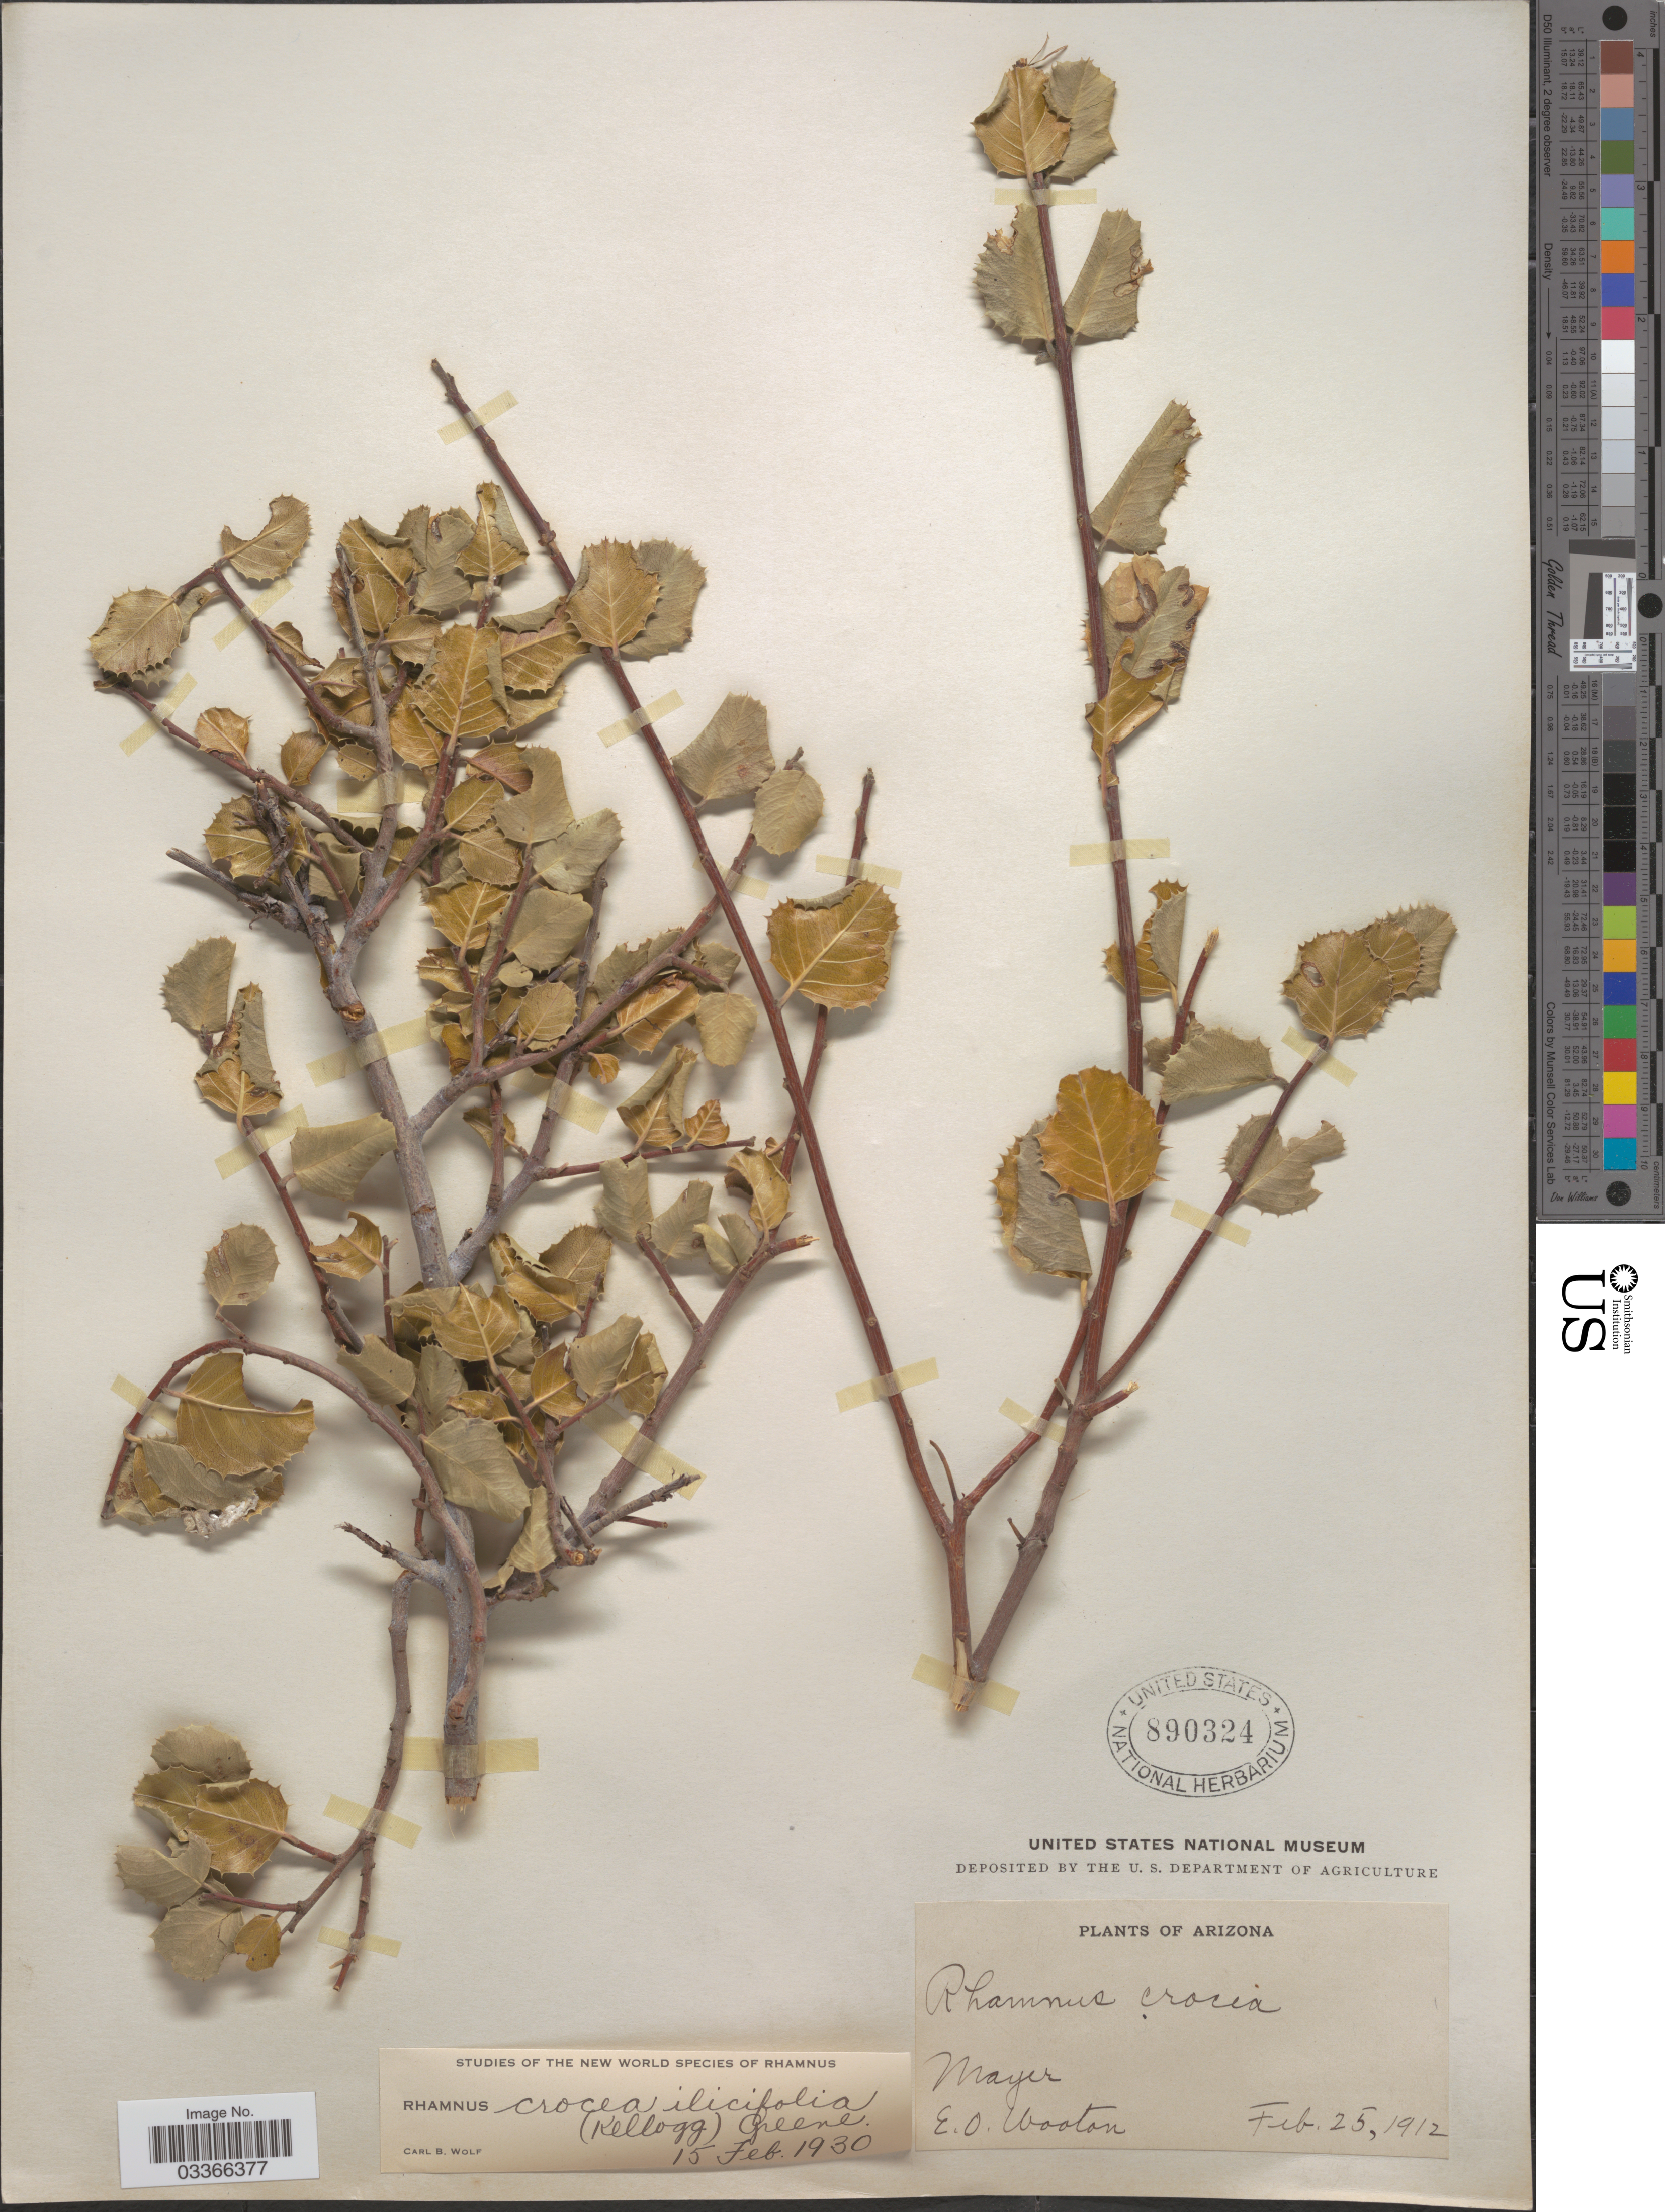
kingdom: Plantae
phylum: Tracheophyta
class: Magnoliopsida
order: Rosales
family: Rhamnaceae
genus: Rhamnus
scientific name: Rhamnus crocea var. ilicifolia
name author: (Kellogg) Greene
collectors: E. O. Wooton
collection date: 1912-02-25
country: United States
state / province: Arizona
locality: Mayer.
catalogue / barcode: US 890324